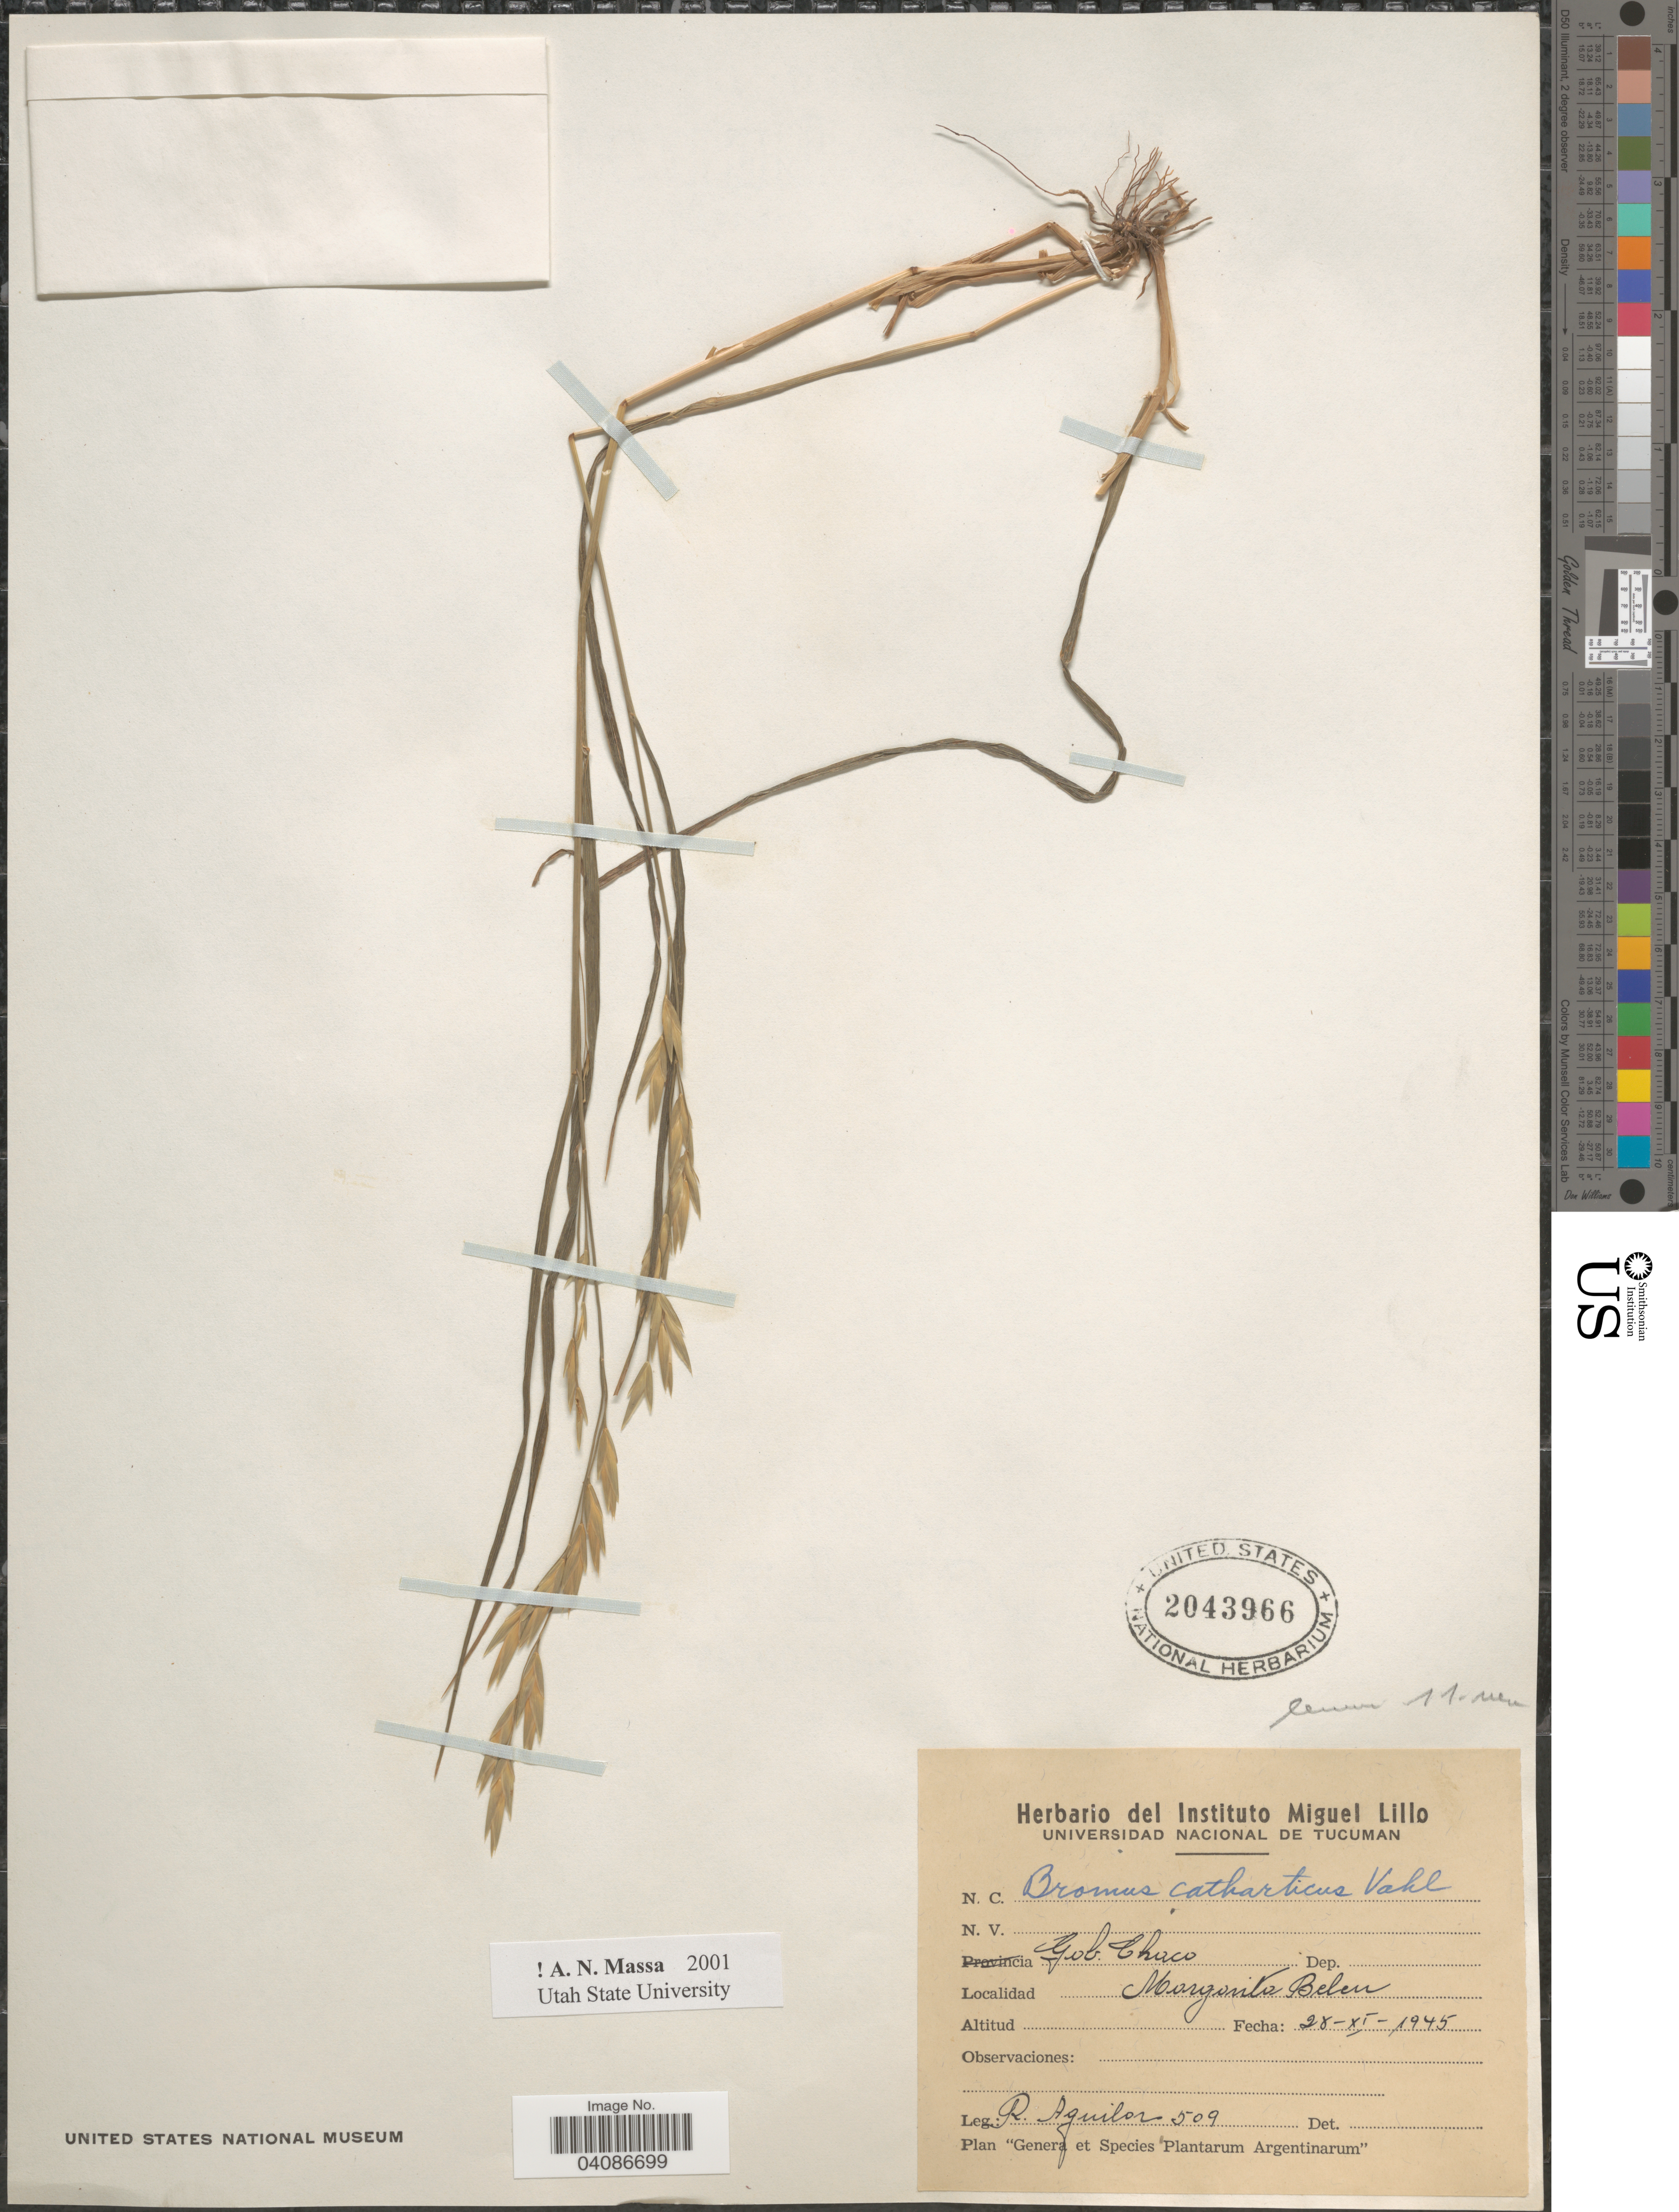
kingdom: Plantae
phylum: Tracheophyta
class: Liliopsida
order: Poales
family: Poaceae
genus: Bromus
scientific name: Bromus catharticus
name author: Vahl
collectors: R. Aguilar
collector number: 509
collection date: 1945-11-28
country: Argentina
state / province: Chaco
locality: Gob. Chaco. Margarita Belen.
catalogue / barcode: US 2043966